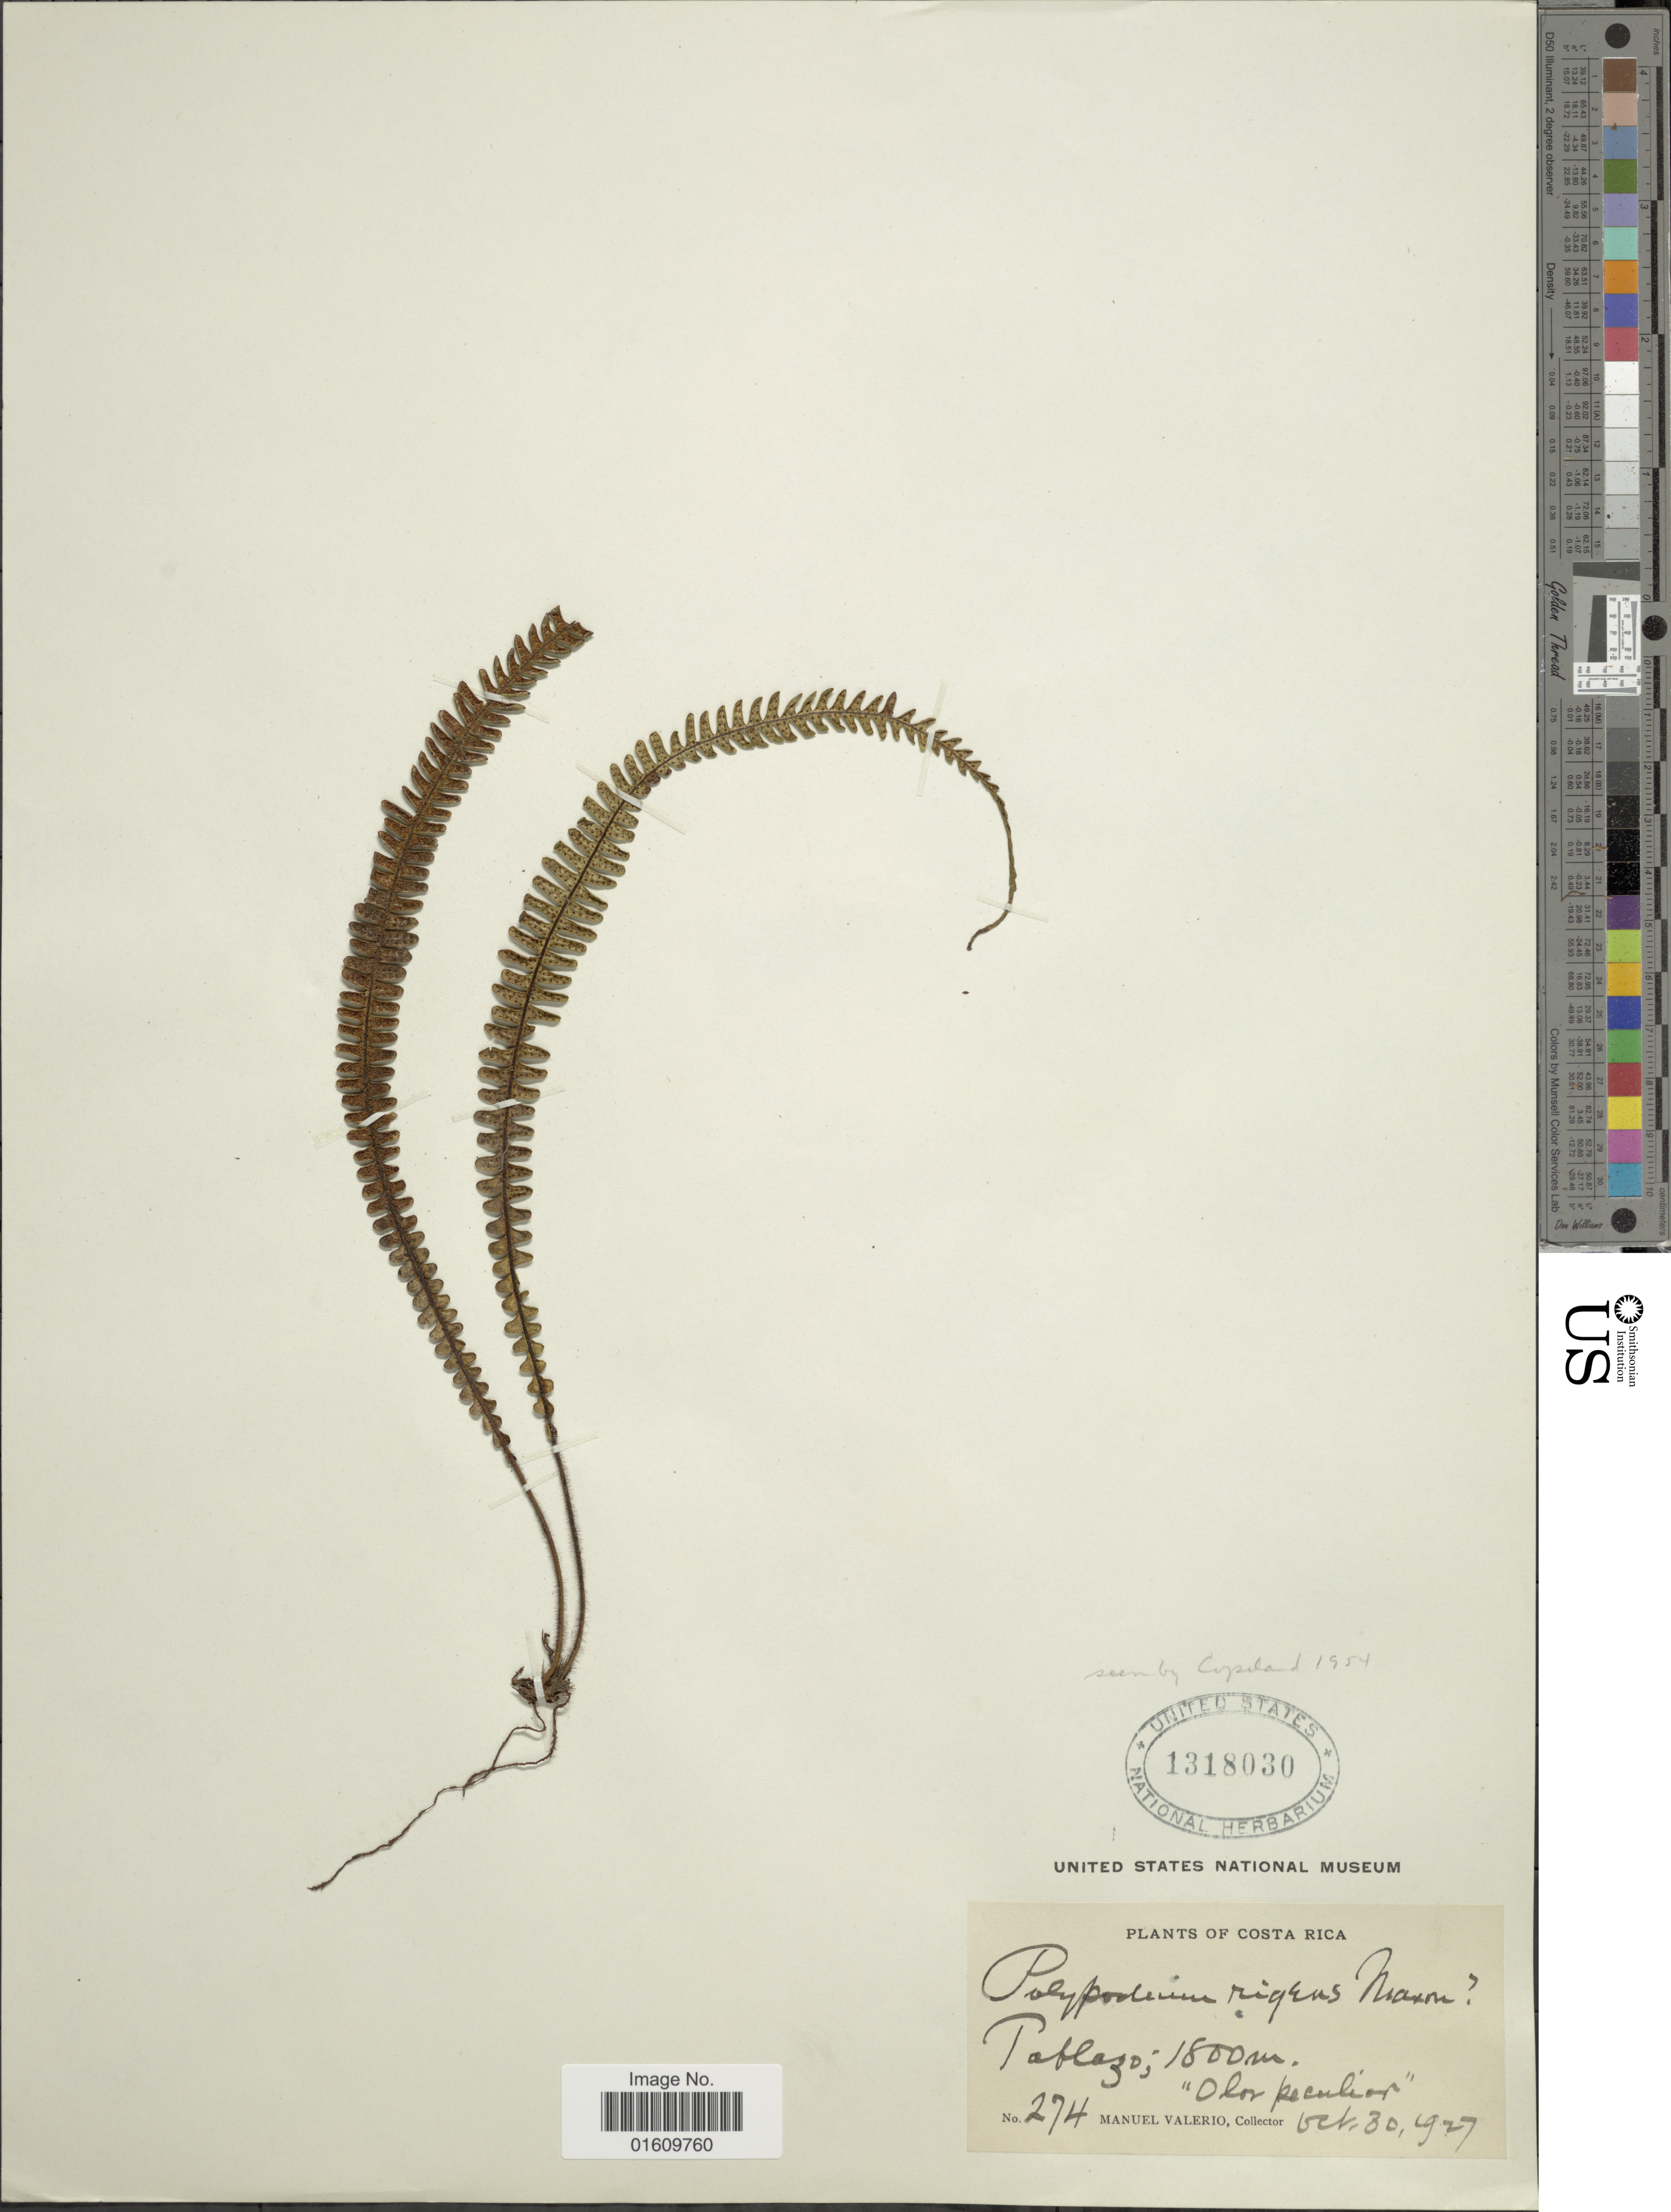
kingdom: Plantae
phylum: Tracheophyta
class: Polypodiopsida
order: Polypodiales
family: Polypodiaceae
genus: Melpomene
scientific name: Melpomene xiphopteroides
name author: (Liebm.) A.R. Sm. & R.C. Moran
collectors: M. Valerio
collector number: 274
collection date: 1927-10-30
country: Costa Rica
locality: Tablazo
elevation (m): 1800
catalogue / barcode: US 1318030